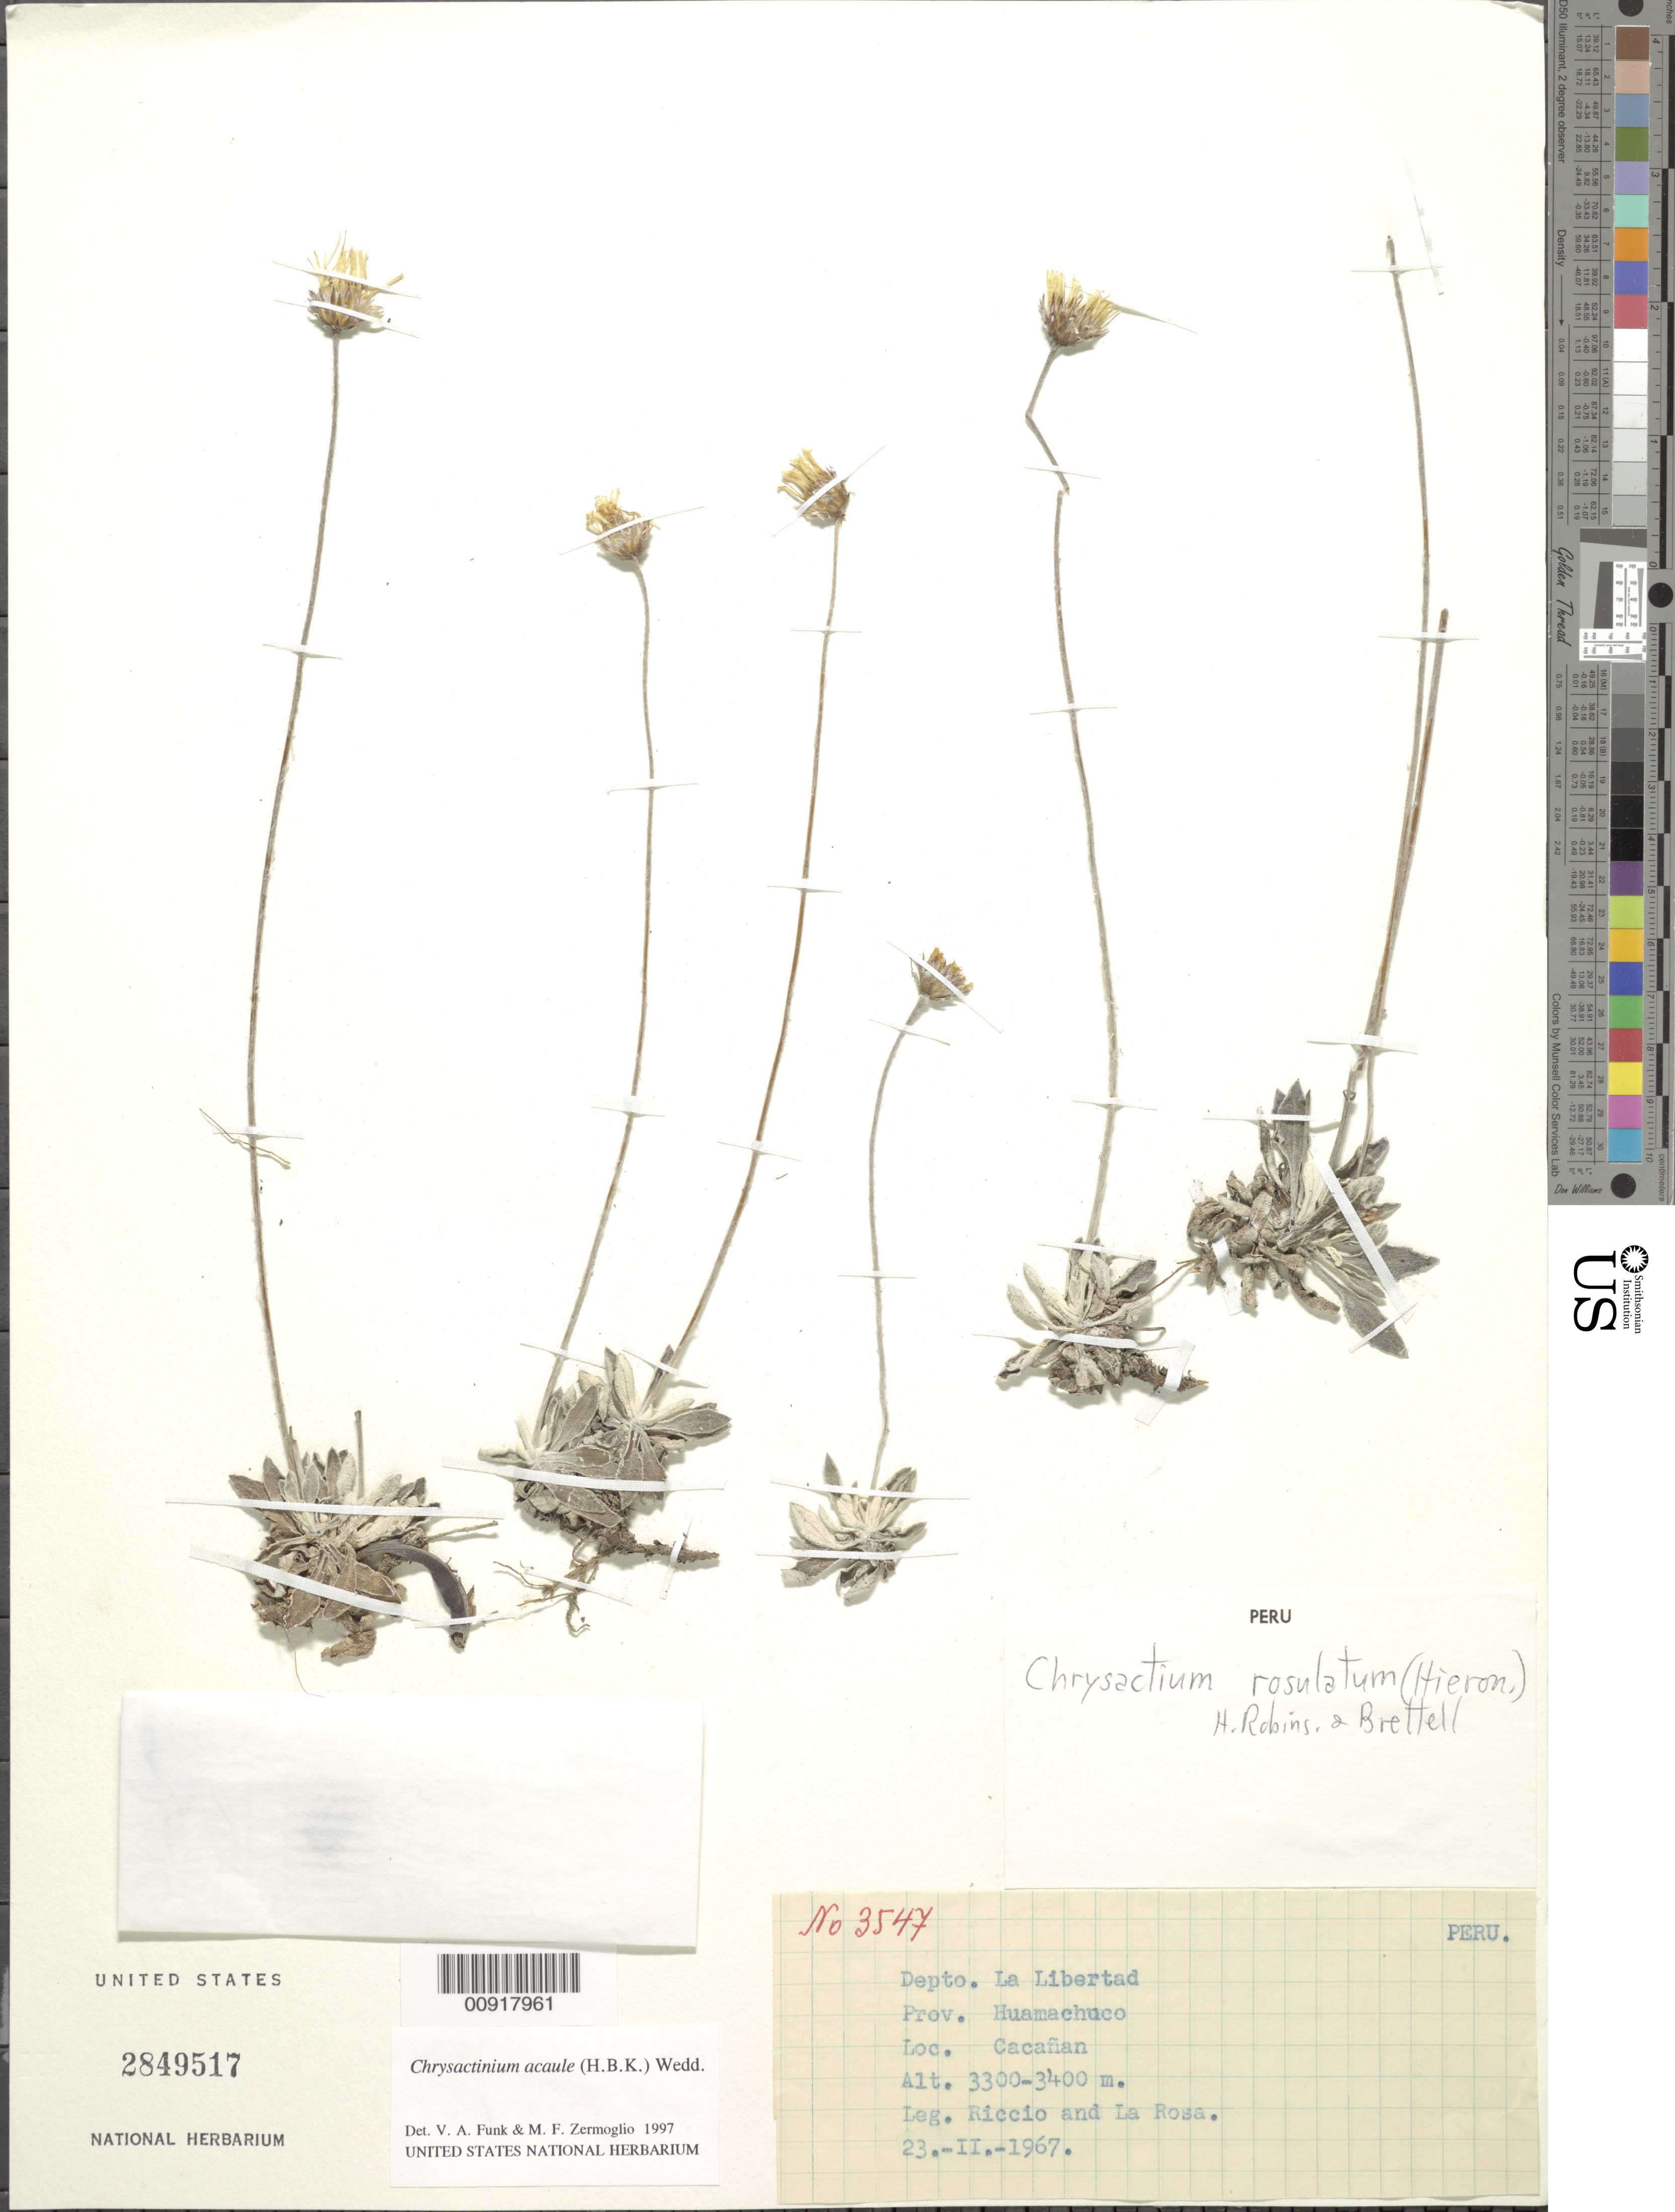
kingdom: Plantae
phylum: Tracheophyta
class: Magnoliopsida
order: Asterales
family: Asteraceae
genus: Chrysactinium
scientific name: Chrysactinium acaule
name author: (Kunth) Wedd.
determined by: Funk, V. A.; Zermoglio, M. F.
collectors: F. Riccio & L. de la Rosa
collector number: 3547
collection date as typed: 23 February 1967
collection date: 1967-02-23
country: Peru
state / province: La Libertad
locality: Prov. Huamachuco, Dpto. La Libertad, Cacañan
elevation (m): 3300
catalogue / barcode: US 2849517